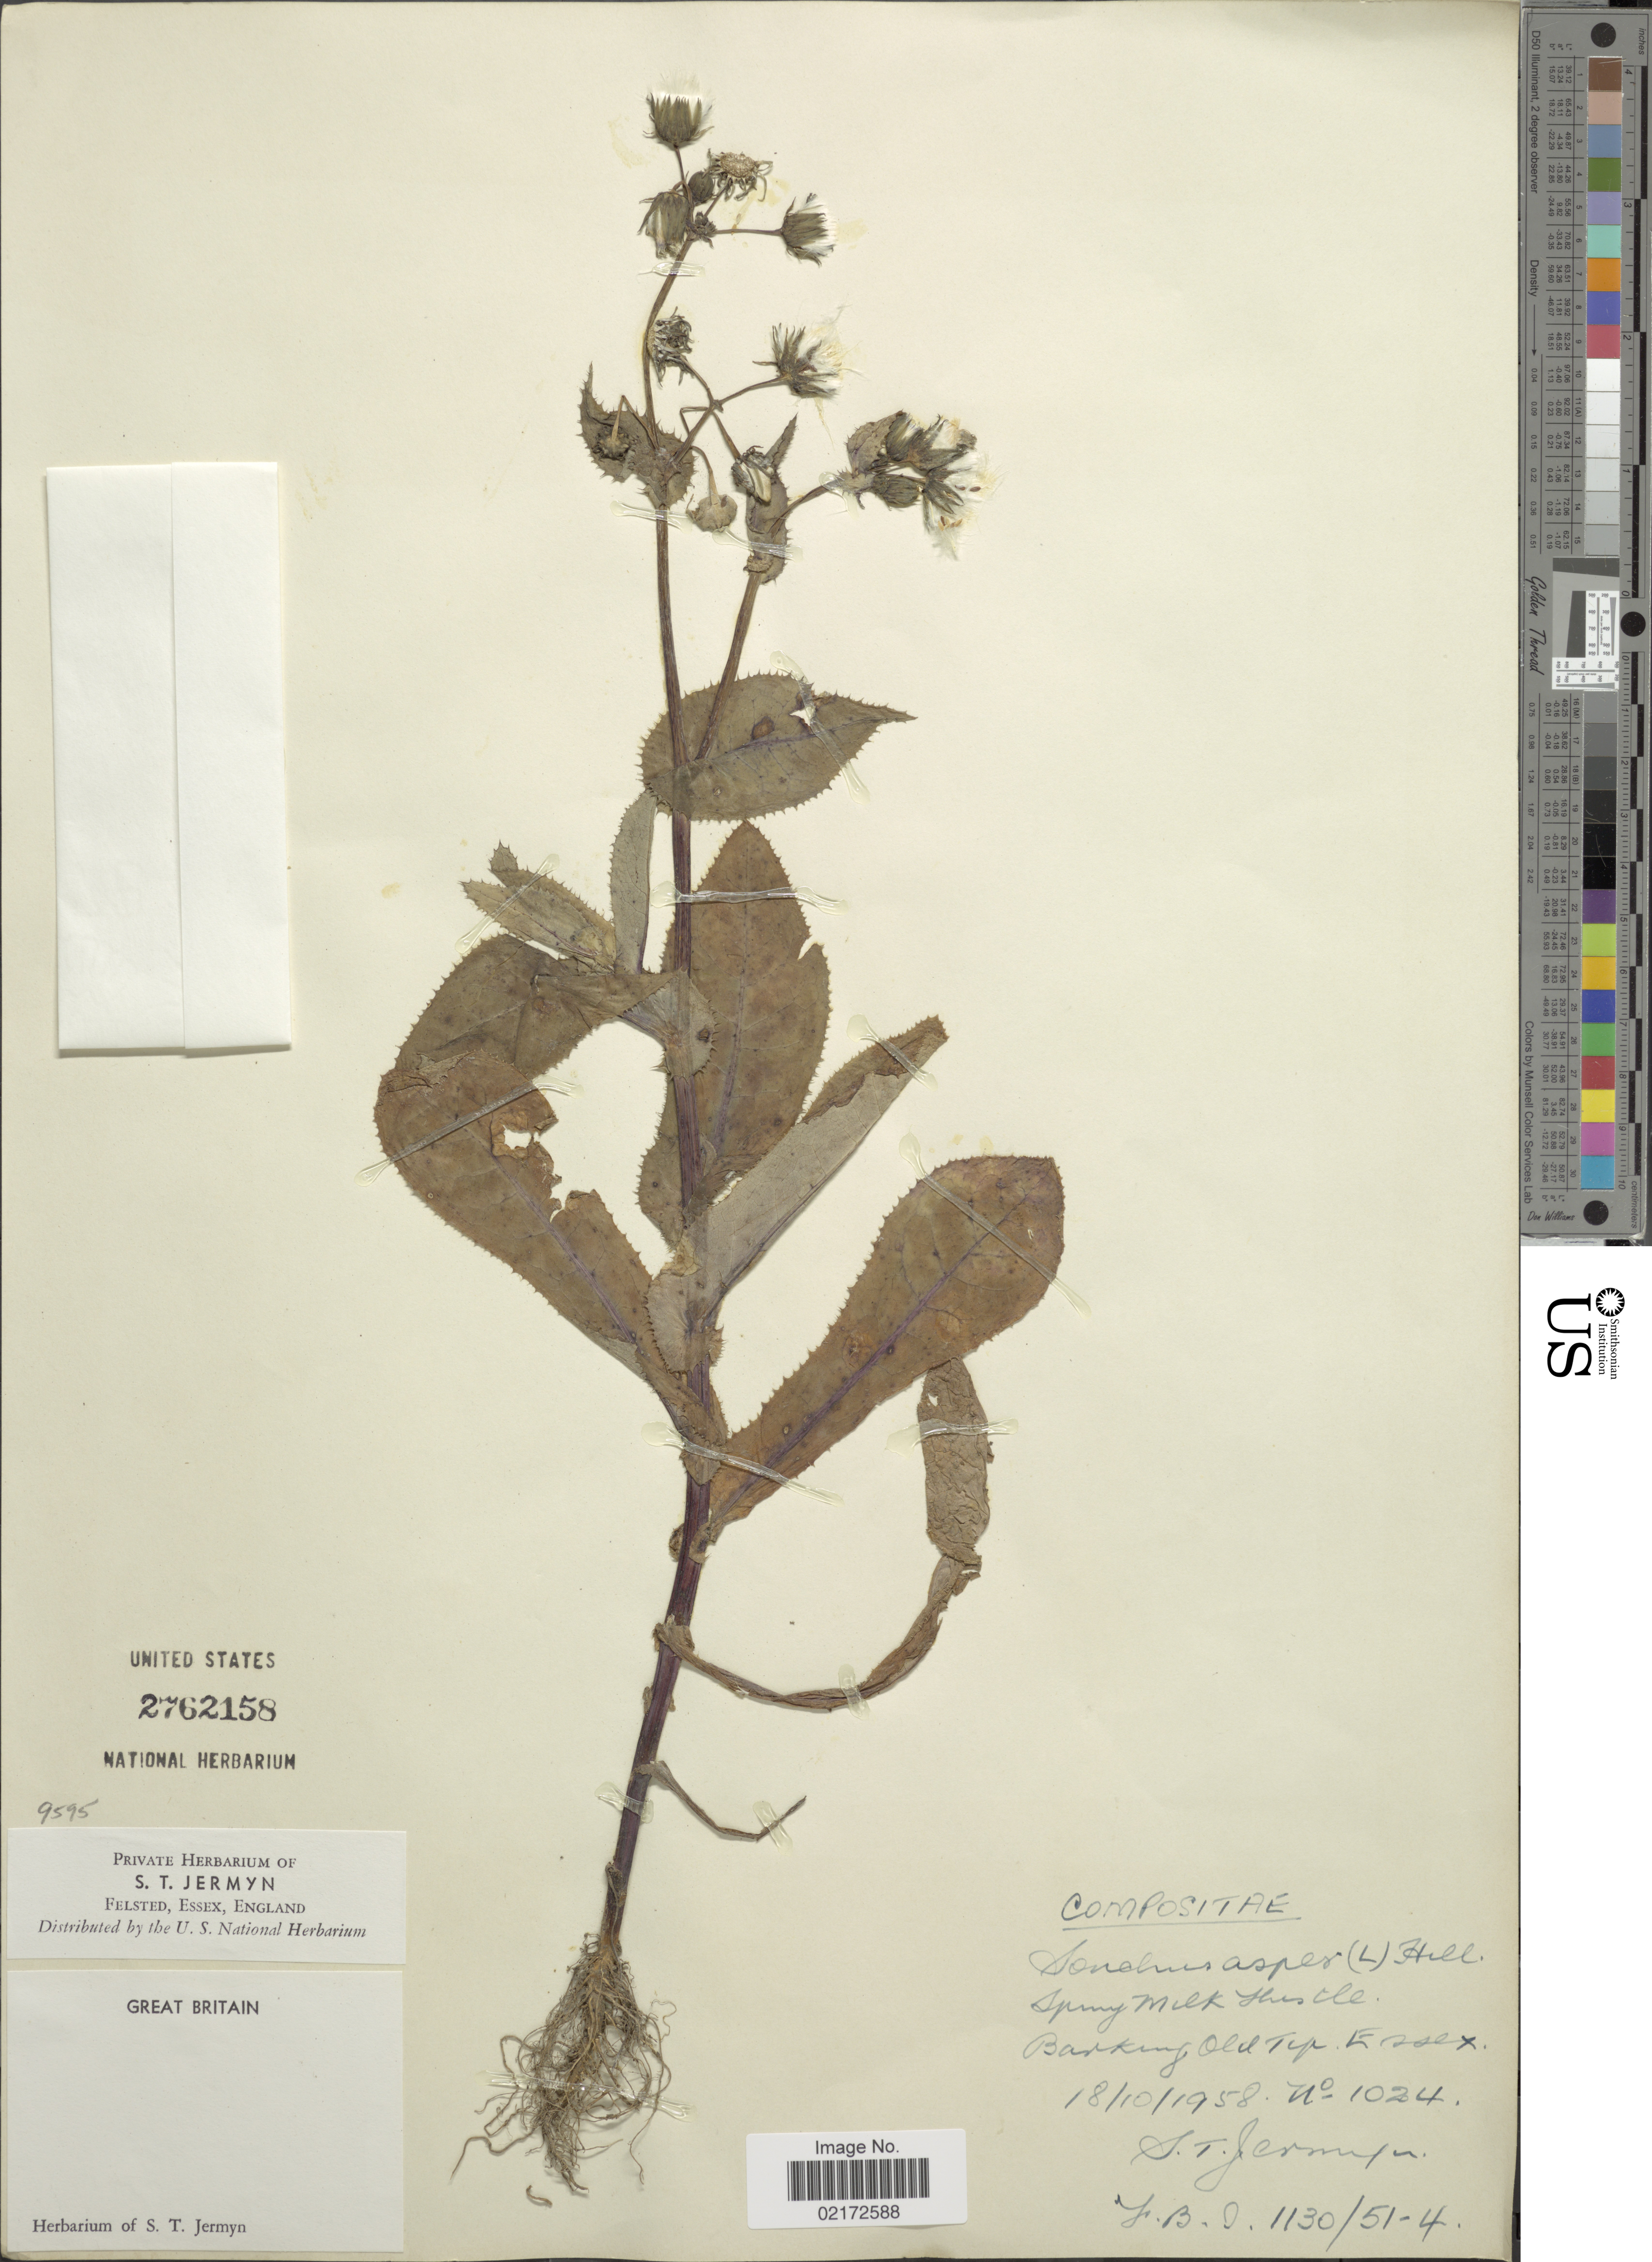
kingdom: Plantae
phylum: Tracheophyta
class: Magnoliopsida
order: Asterales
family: Asteraceae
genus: Sonchus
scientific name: Sonchus asper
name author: (L.) Hill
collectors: S. Jermyn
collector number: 1024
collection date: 1958-10-18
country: United Kingdom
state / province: England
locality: Felsted, Essex, England. Barking Old Tp. Essex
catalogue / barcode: US 2762158